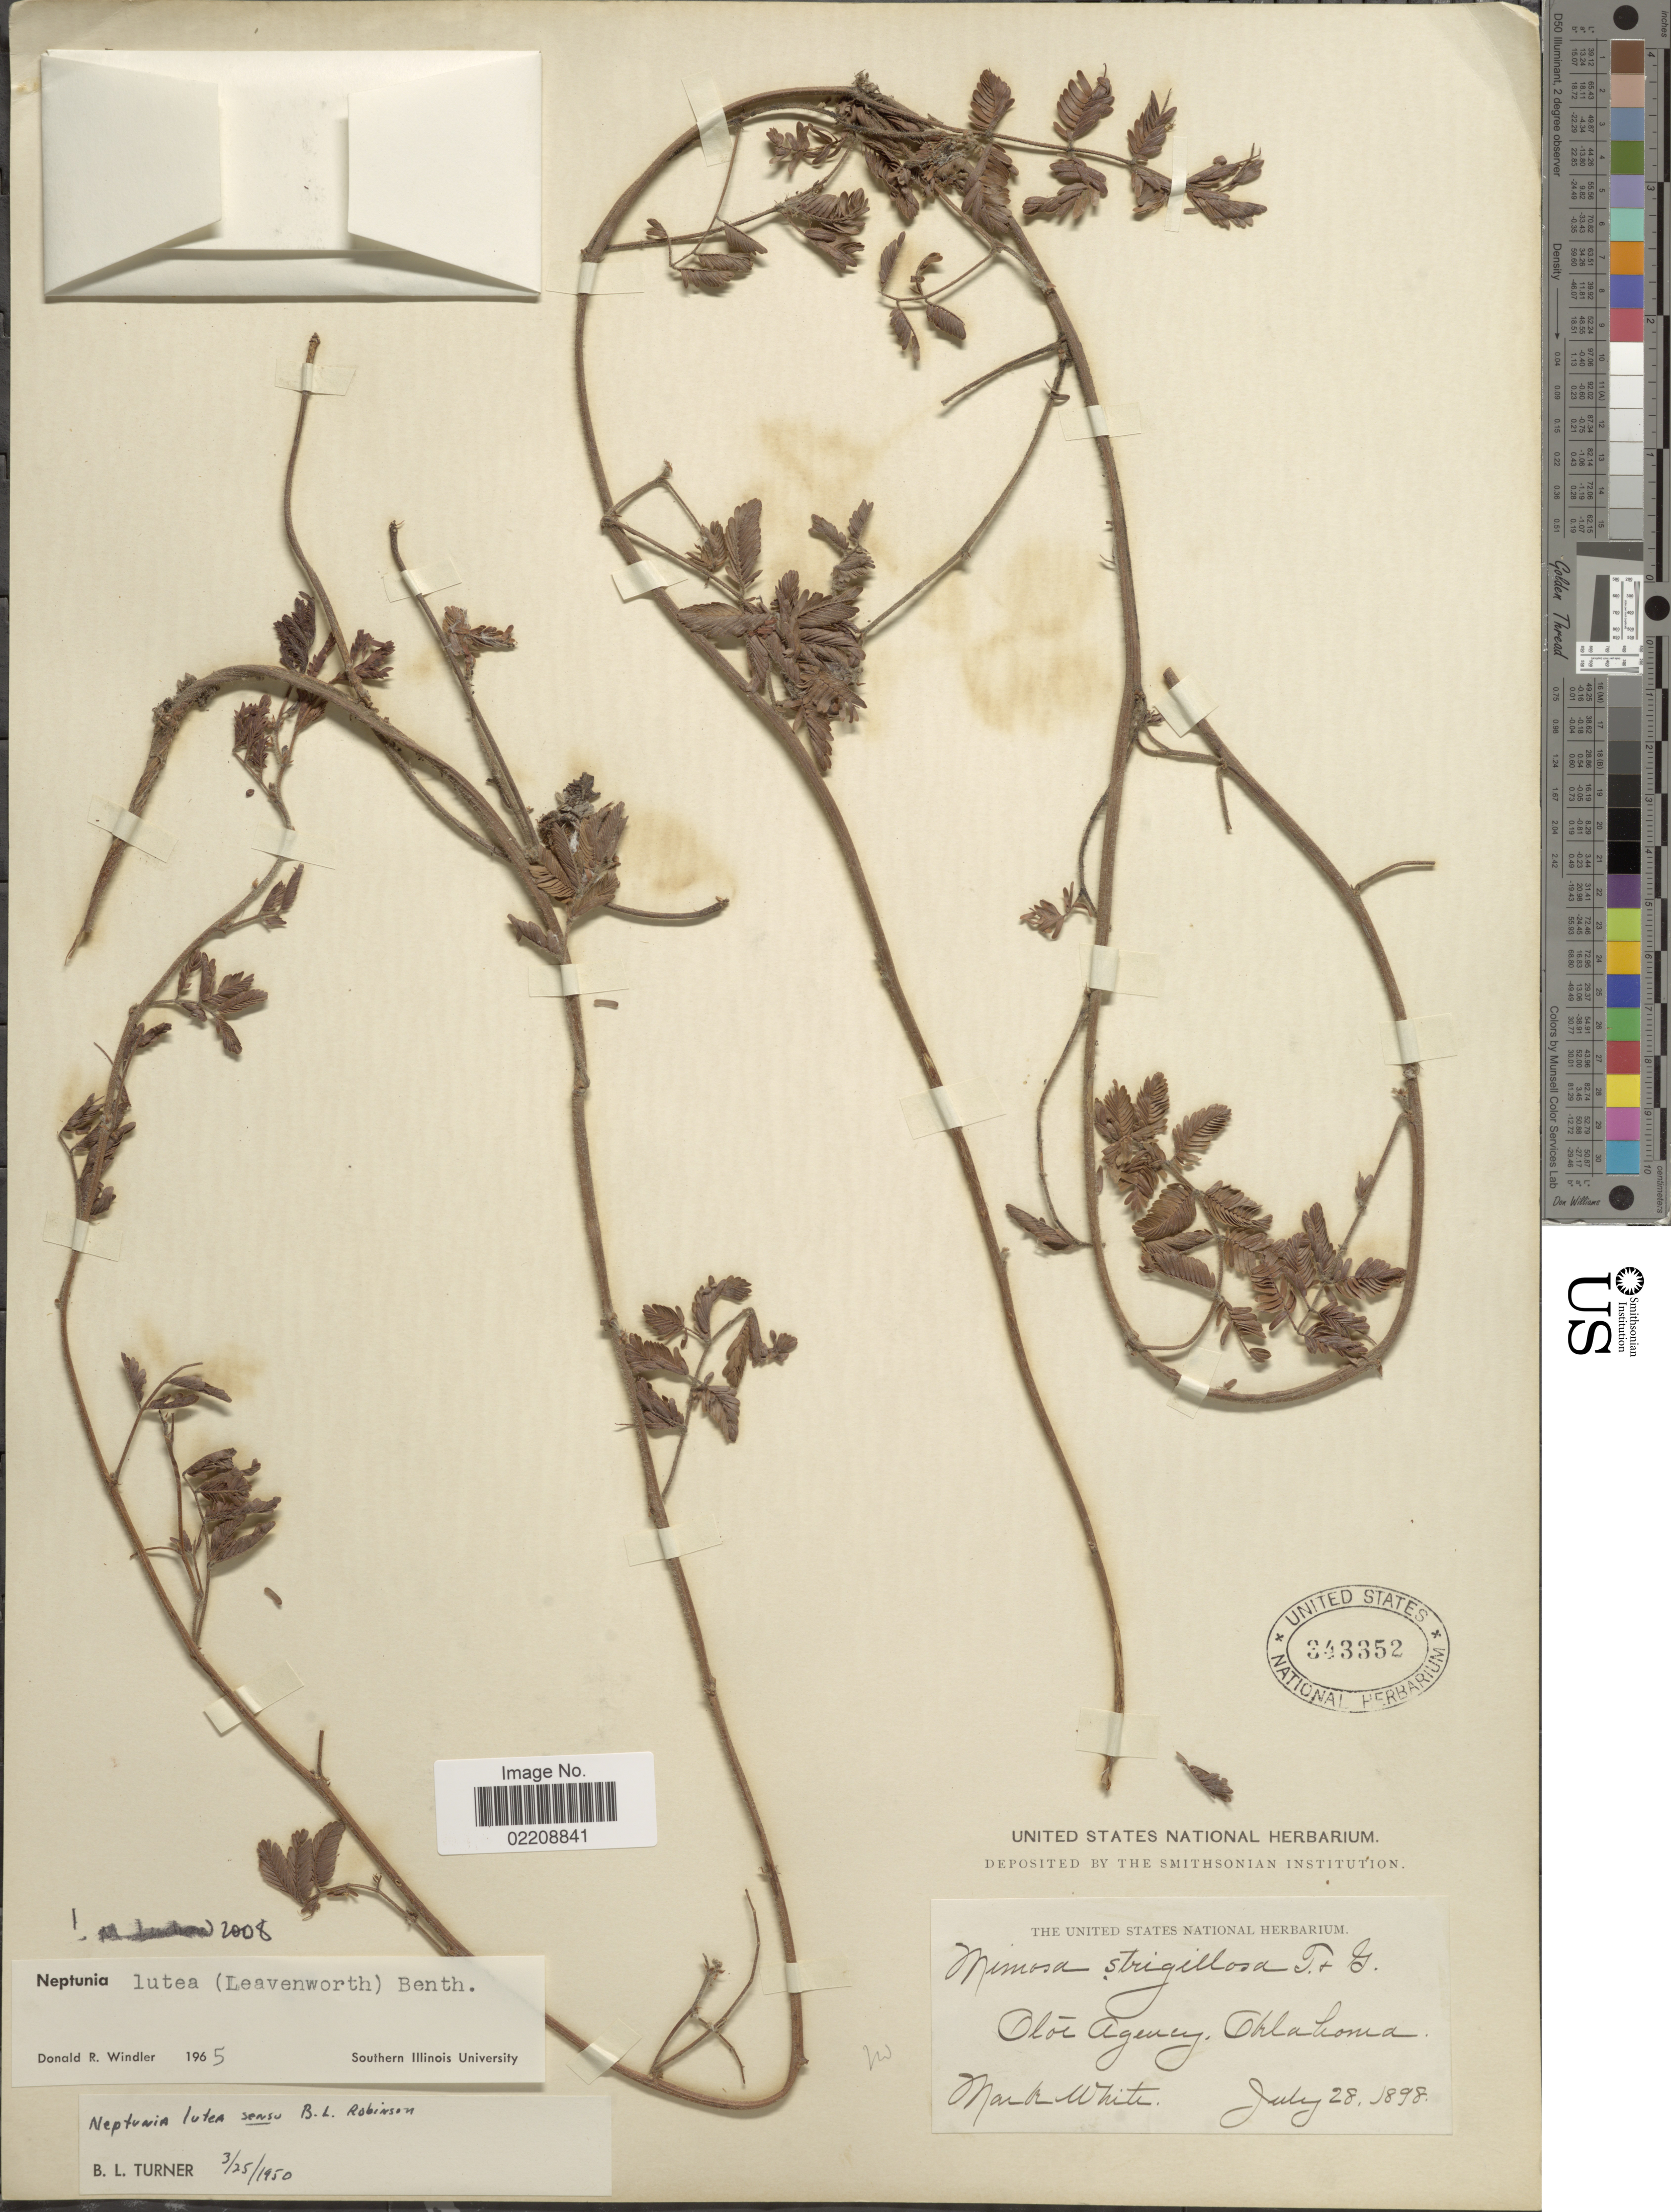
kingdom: Plantae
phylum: Tracheophyta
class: Magnoliopsida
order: Fabales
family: Fabaceae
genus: Neptunia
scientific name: Neptunia lutea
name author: (Leavenw.) Benth.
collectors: M. White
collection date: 1898-07-28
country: United States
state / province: Oklahoma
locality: Otoe Agency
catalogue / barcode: US 343352